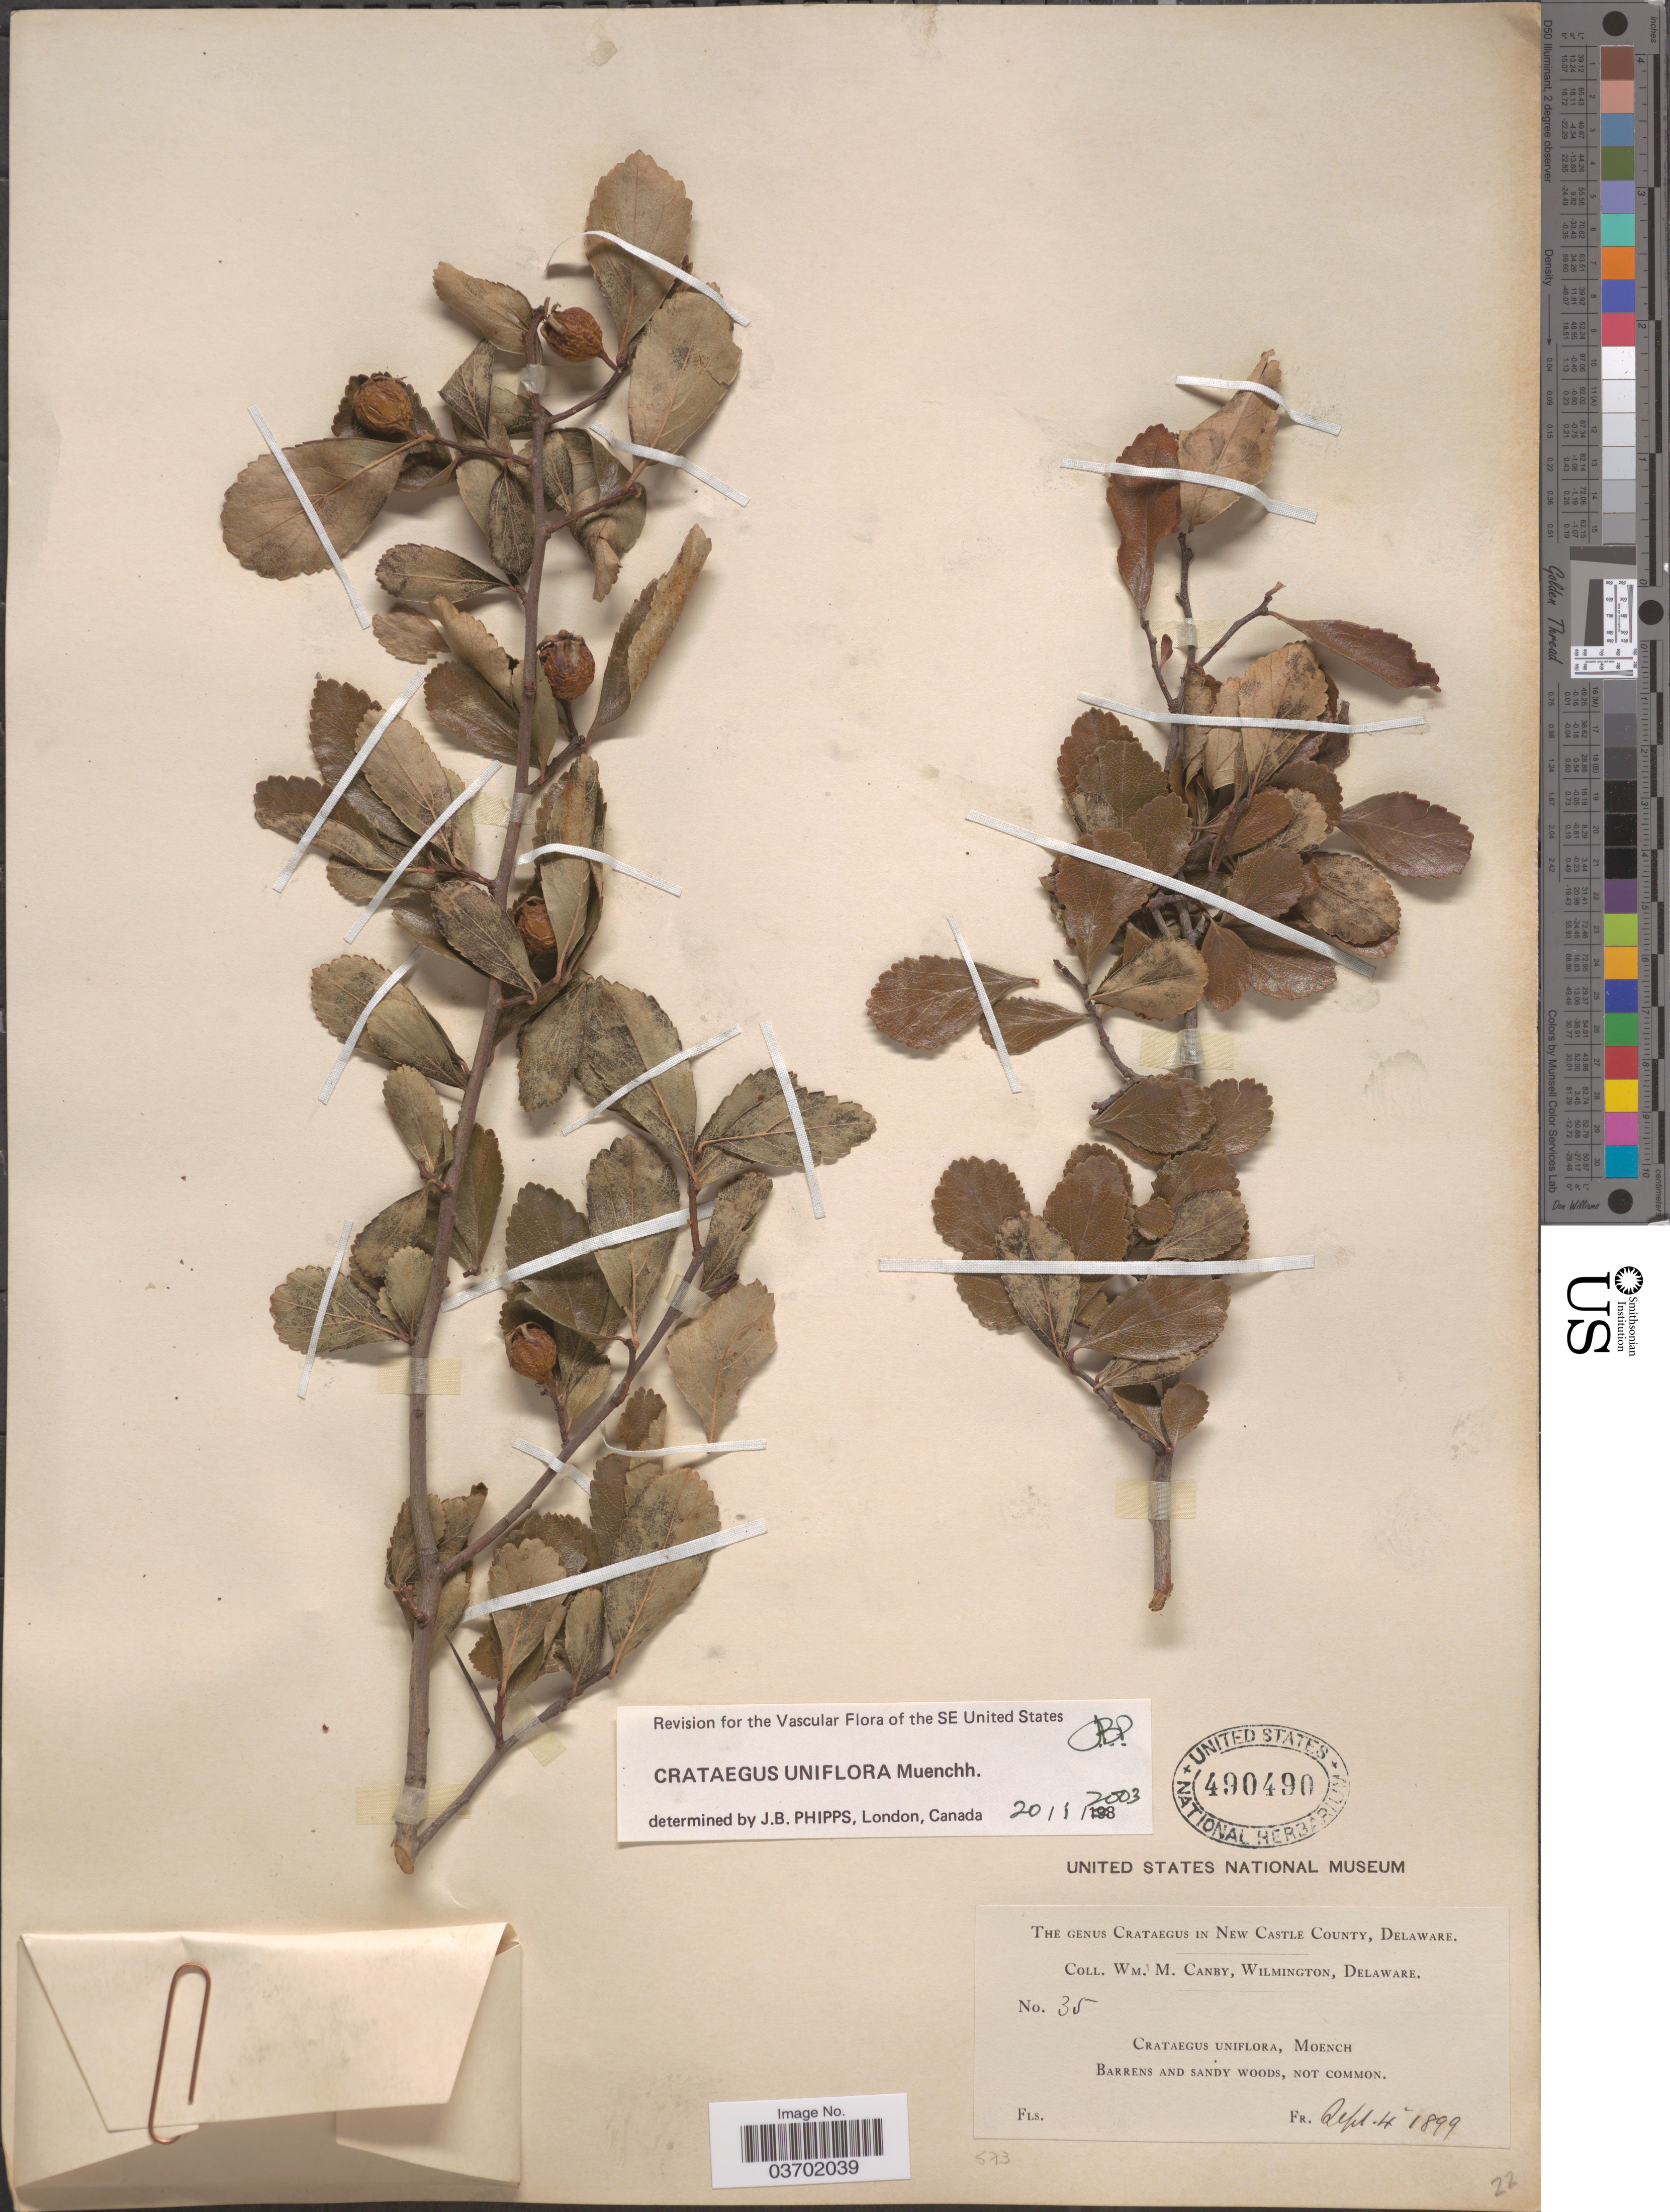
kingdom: Plantae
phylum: Tracheophyta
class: Magnoliopsida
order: Rosales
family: Rosaceae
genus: Crataegus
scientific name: Crataegus uniflora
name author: Münchh.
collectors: W. M. Canby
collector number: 35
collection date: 1899-09-04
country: United States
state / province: Delaware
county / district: New Castle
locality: New Castle County. [unsure placement]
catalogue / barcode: US 490490